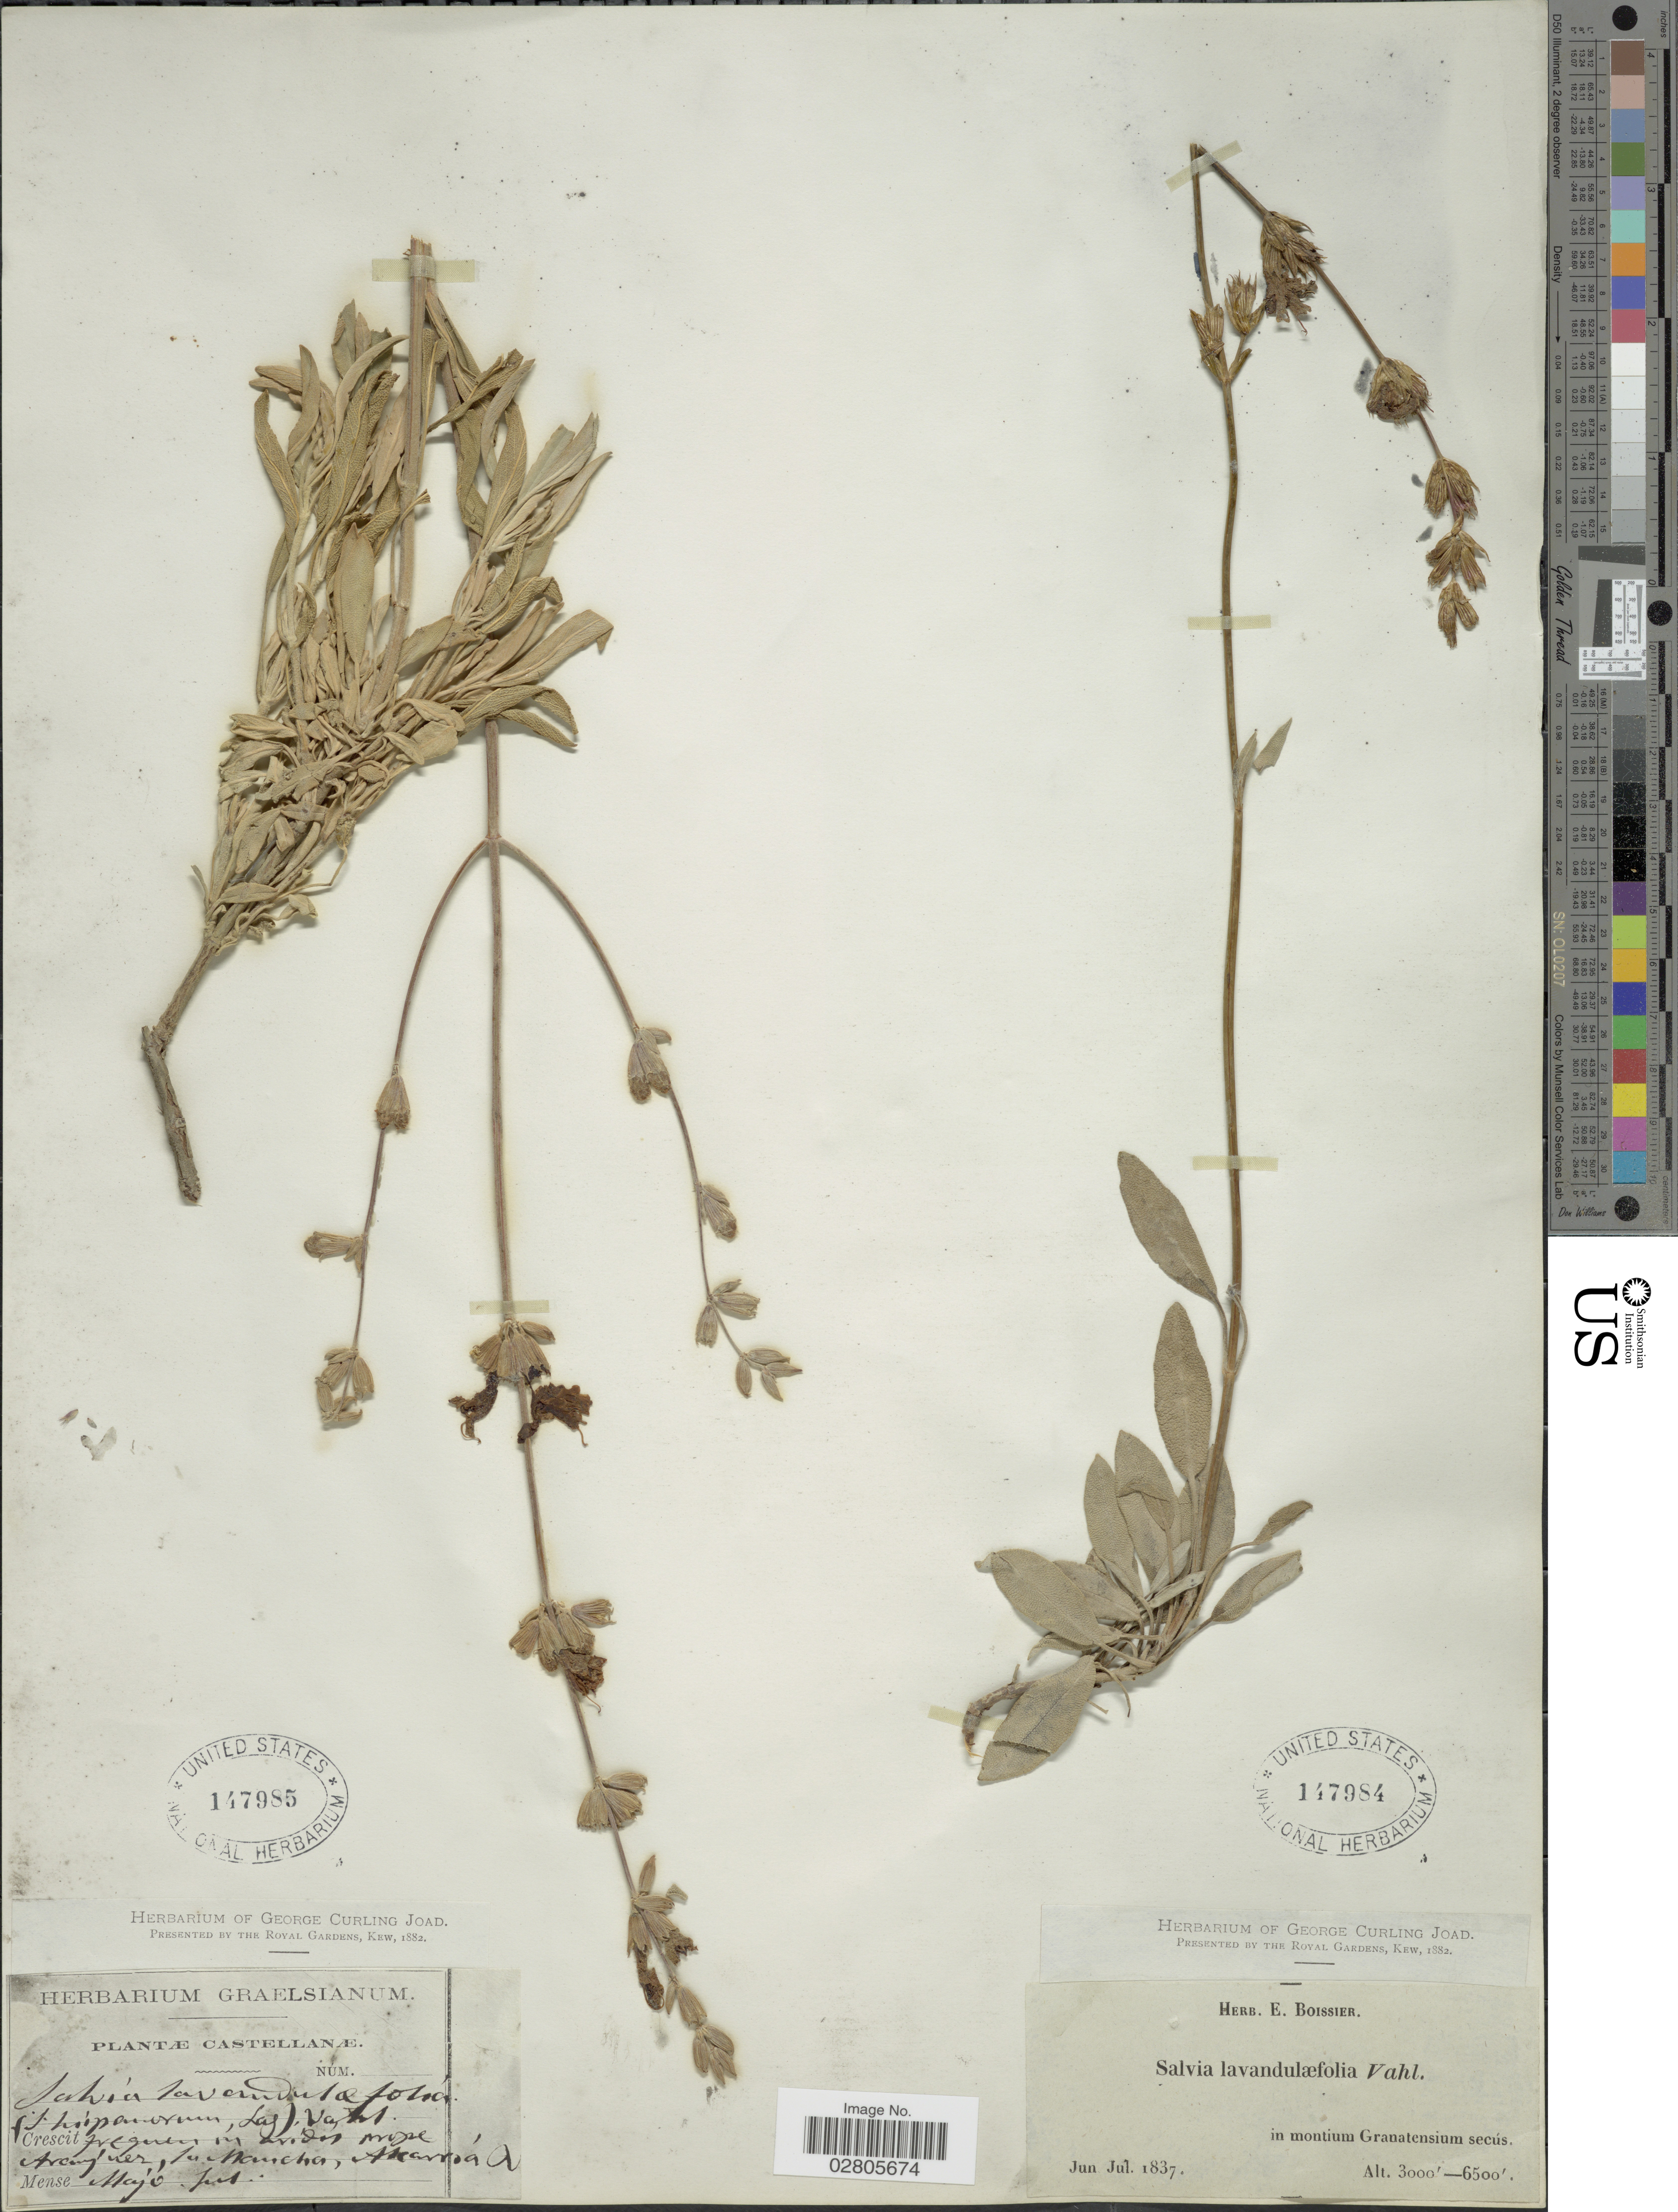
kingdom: Plantae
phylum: Tracheophyta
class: Magnoliopsida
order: Lamiales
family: Lamiaceae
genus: Salvia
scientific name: Salvia lavandulifolia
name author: Vahl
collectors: ex herb. E. Boissier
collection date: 1837-06/1837-07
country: Spain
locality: In montium Granatensium secús.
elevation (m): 914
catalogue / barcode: US 147984-2